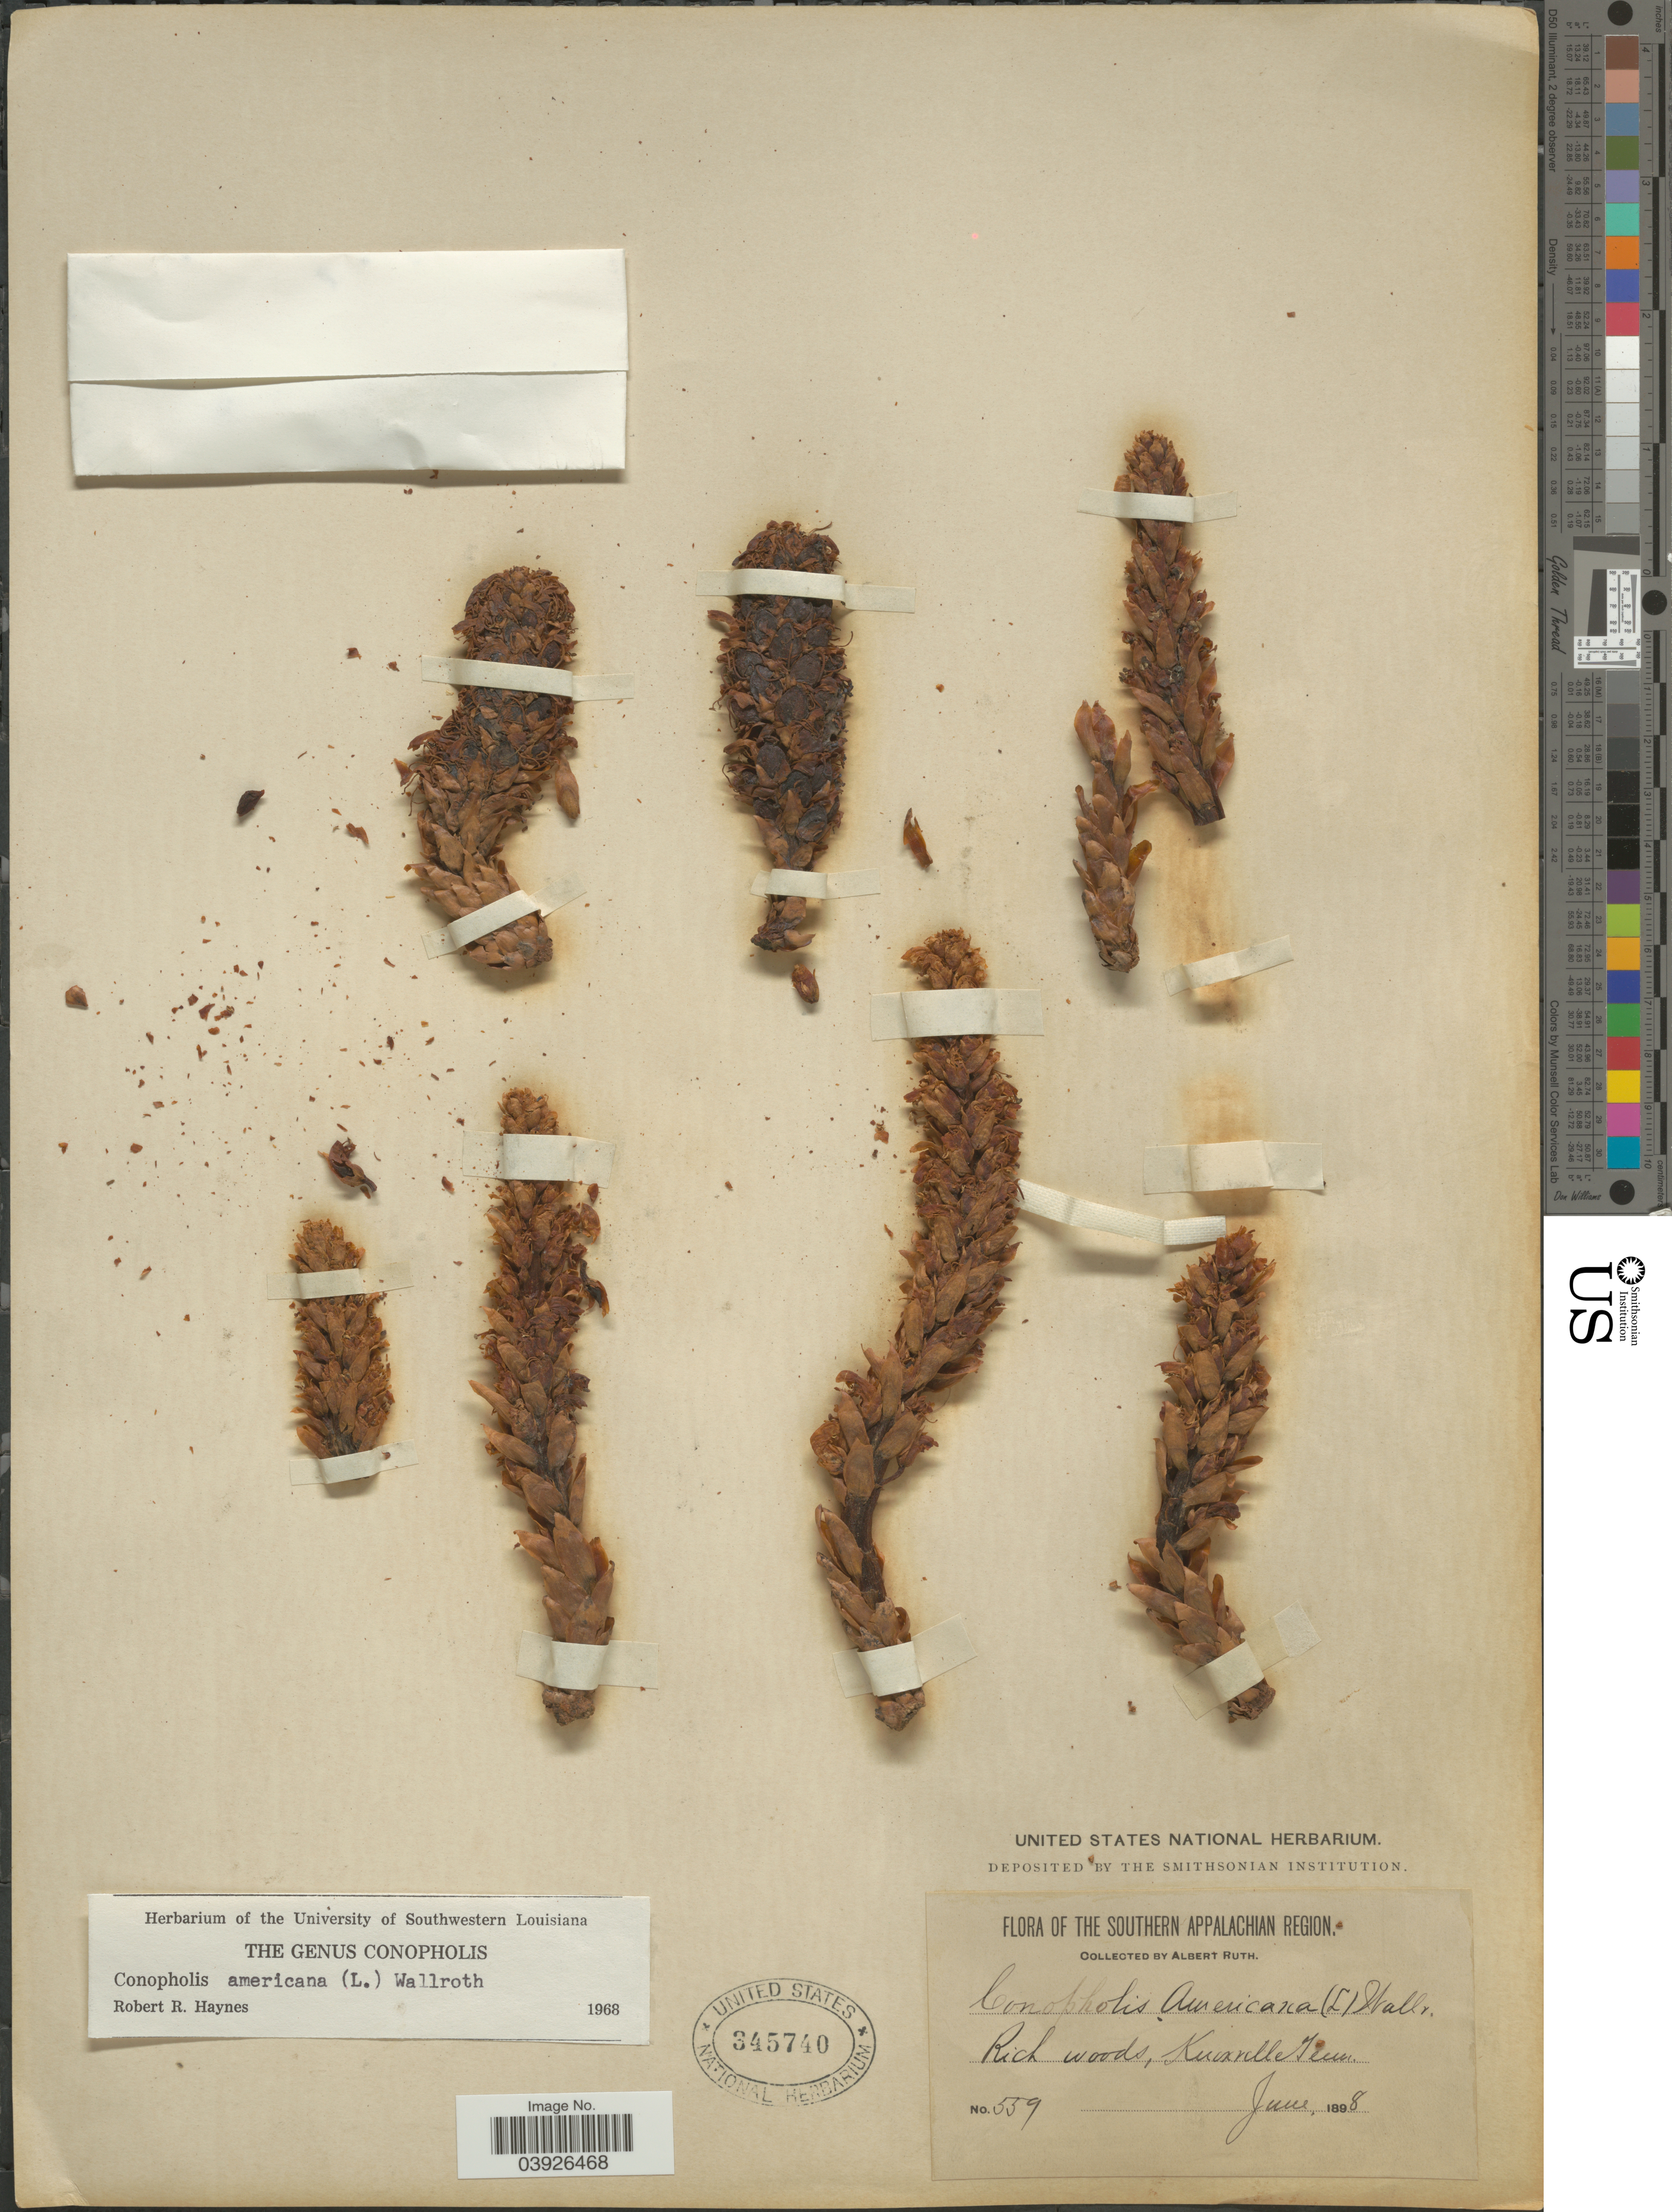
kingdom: Plantae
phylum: Tracheophyta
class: Magnoliopsida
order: Lamiales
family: Orobanchaceae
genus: Conopholis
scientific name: Conopholis americana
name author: (L. f.) Wallr.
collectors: A. Ruth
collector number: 559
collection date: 1898-06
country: United States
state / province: Tennessee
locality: The Southern Appalachian Region. Rich woods, Knoxville.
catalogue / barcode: US 345740